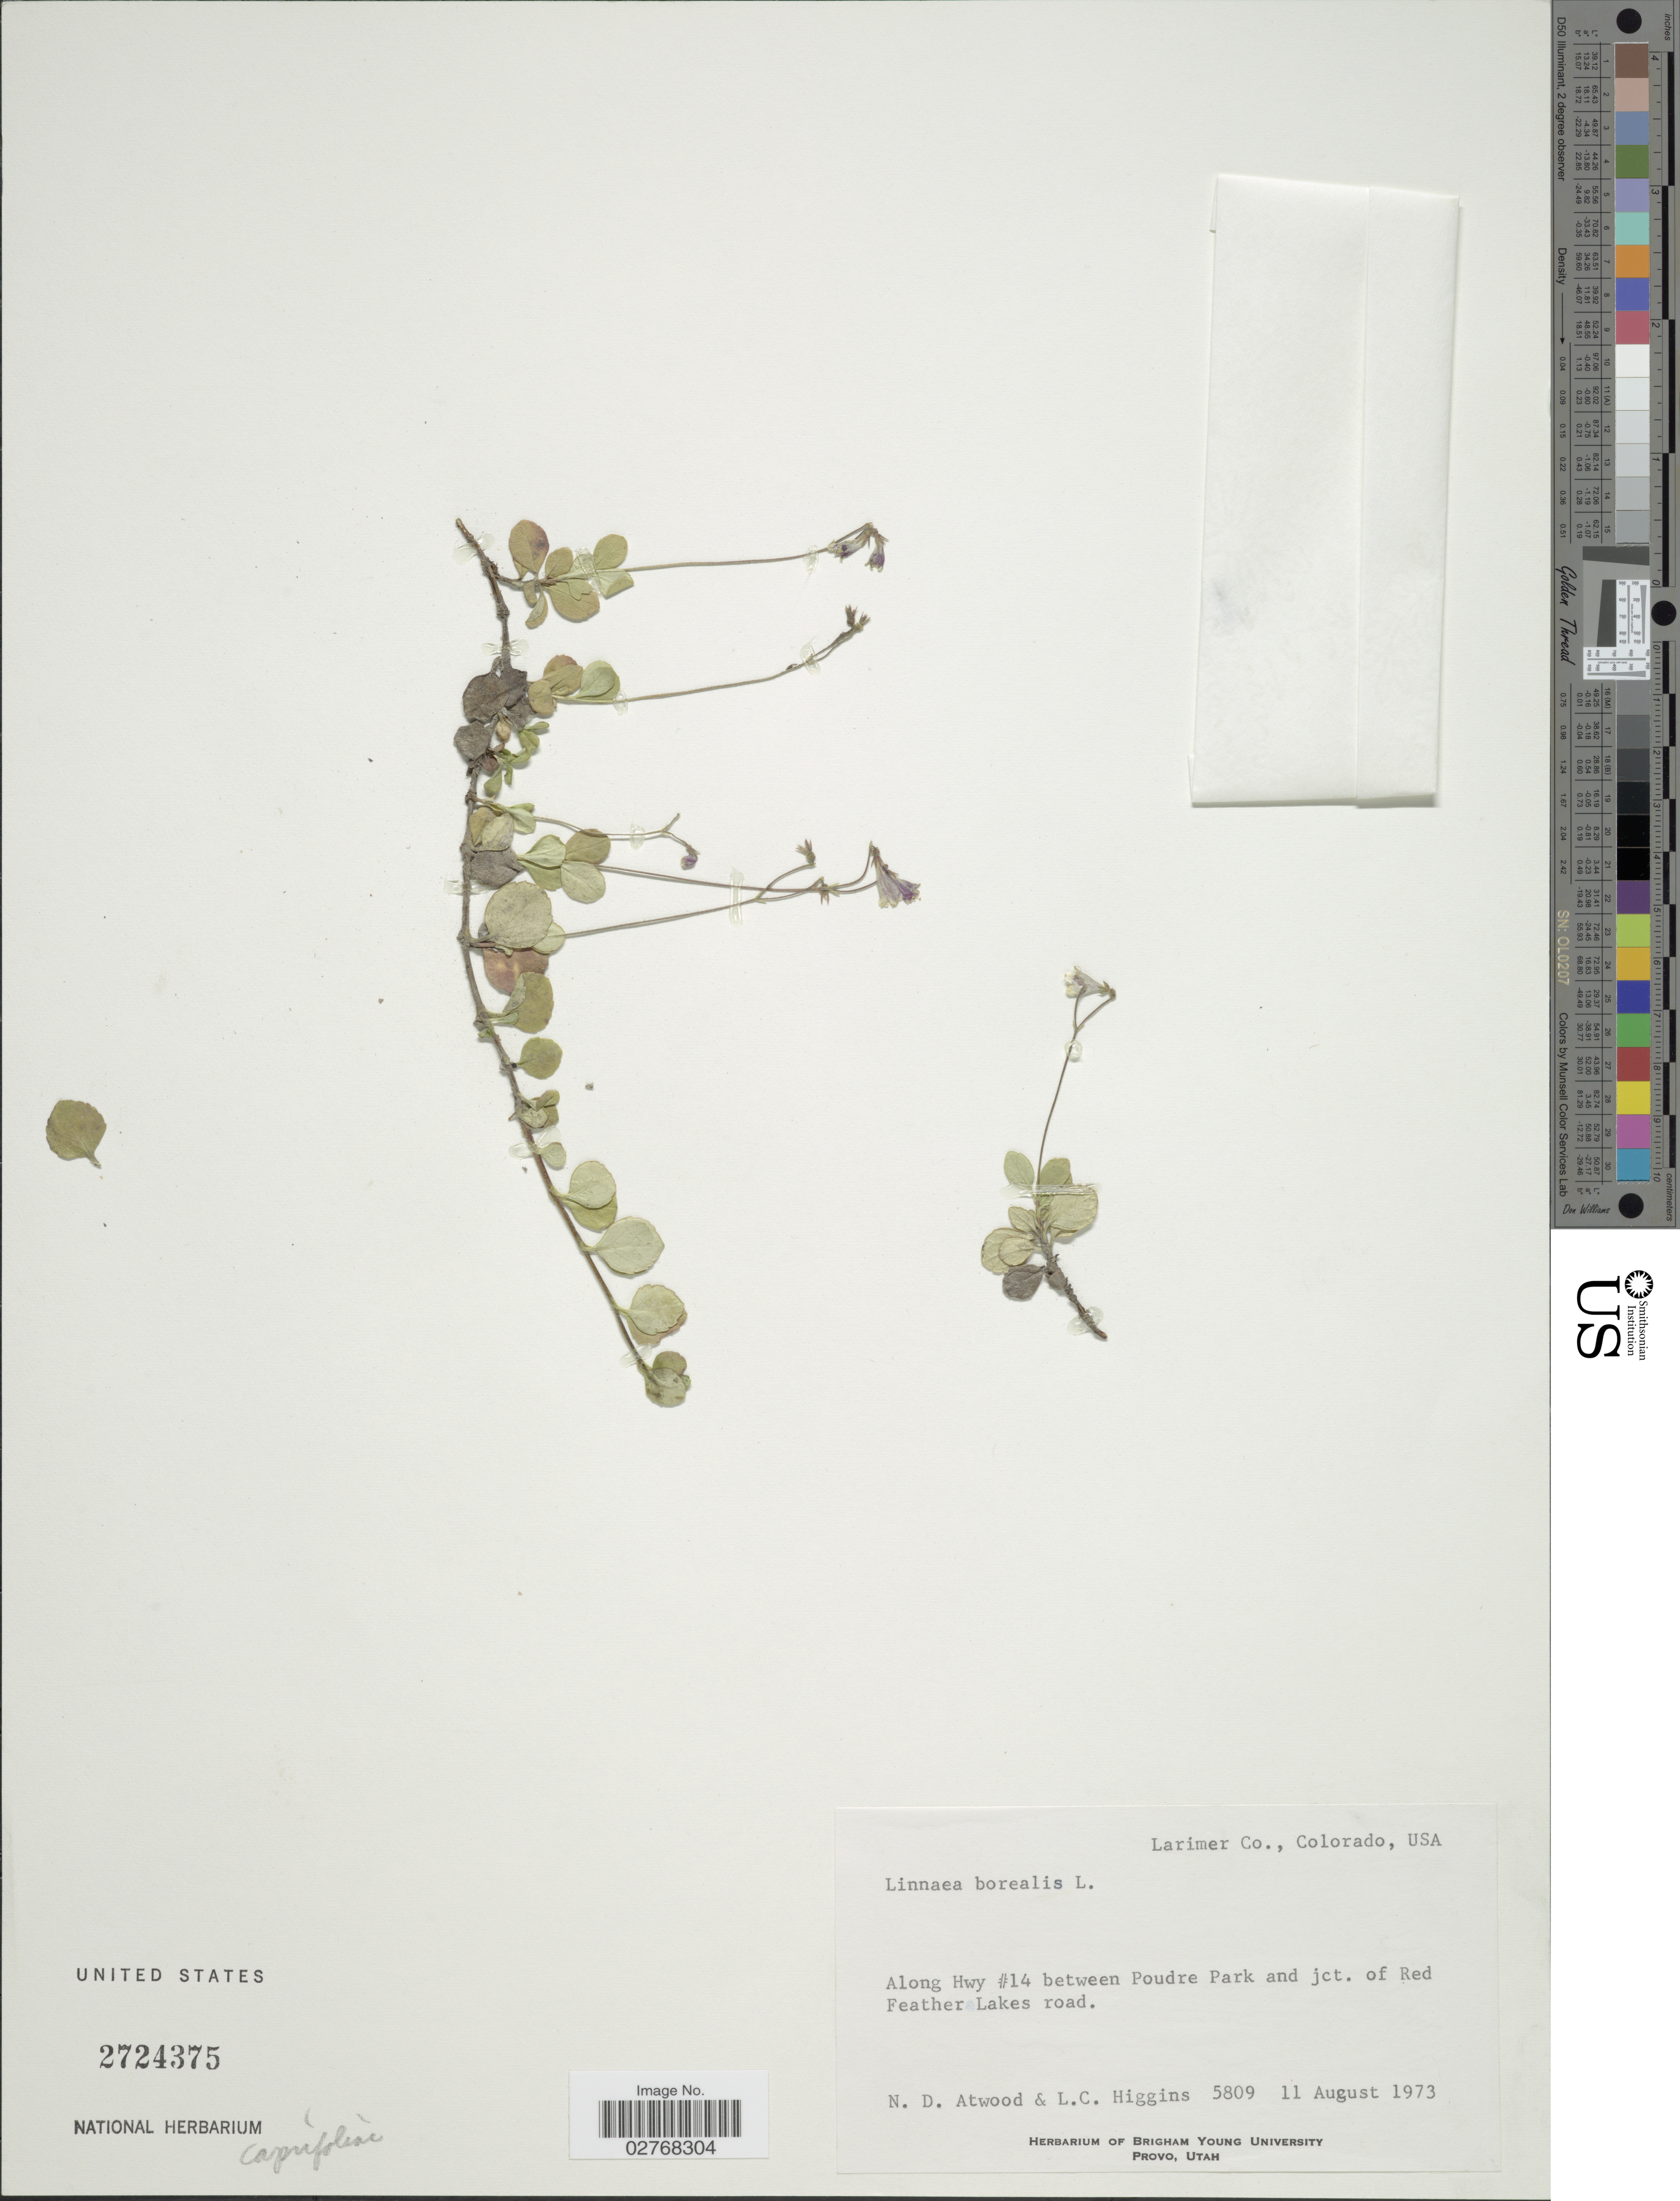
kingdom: Plantae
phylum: Tracheophyta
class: Magnoliopsida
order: Dipsacales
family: Caprifoliaceae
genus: Linnaea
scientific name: Linnaea borealis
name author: L.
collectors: N. Atwood & L. Higgins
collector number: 5809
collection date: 1973-08-11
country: United States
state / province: Colorado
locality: Larimer Co. Along Hwy #14 between Poudre Park and jct. of Red Feather Lakes road.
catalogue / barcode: US 2724375